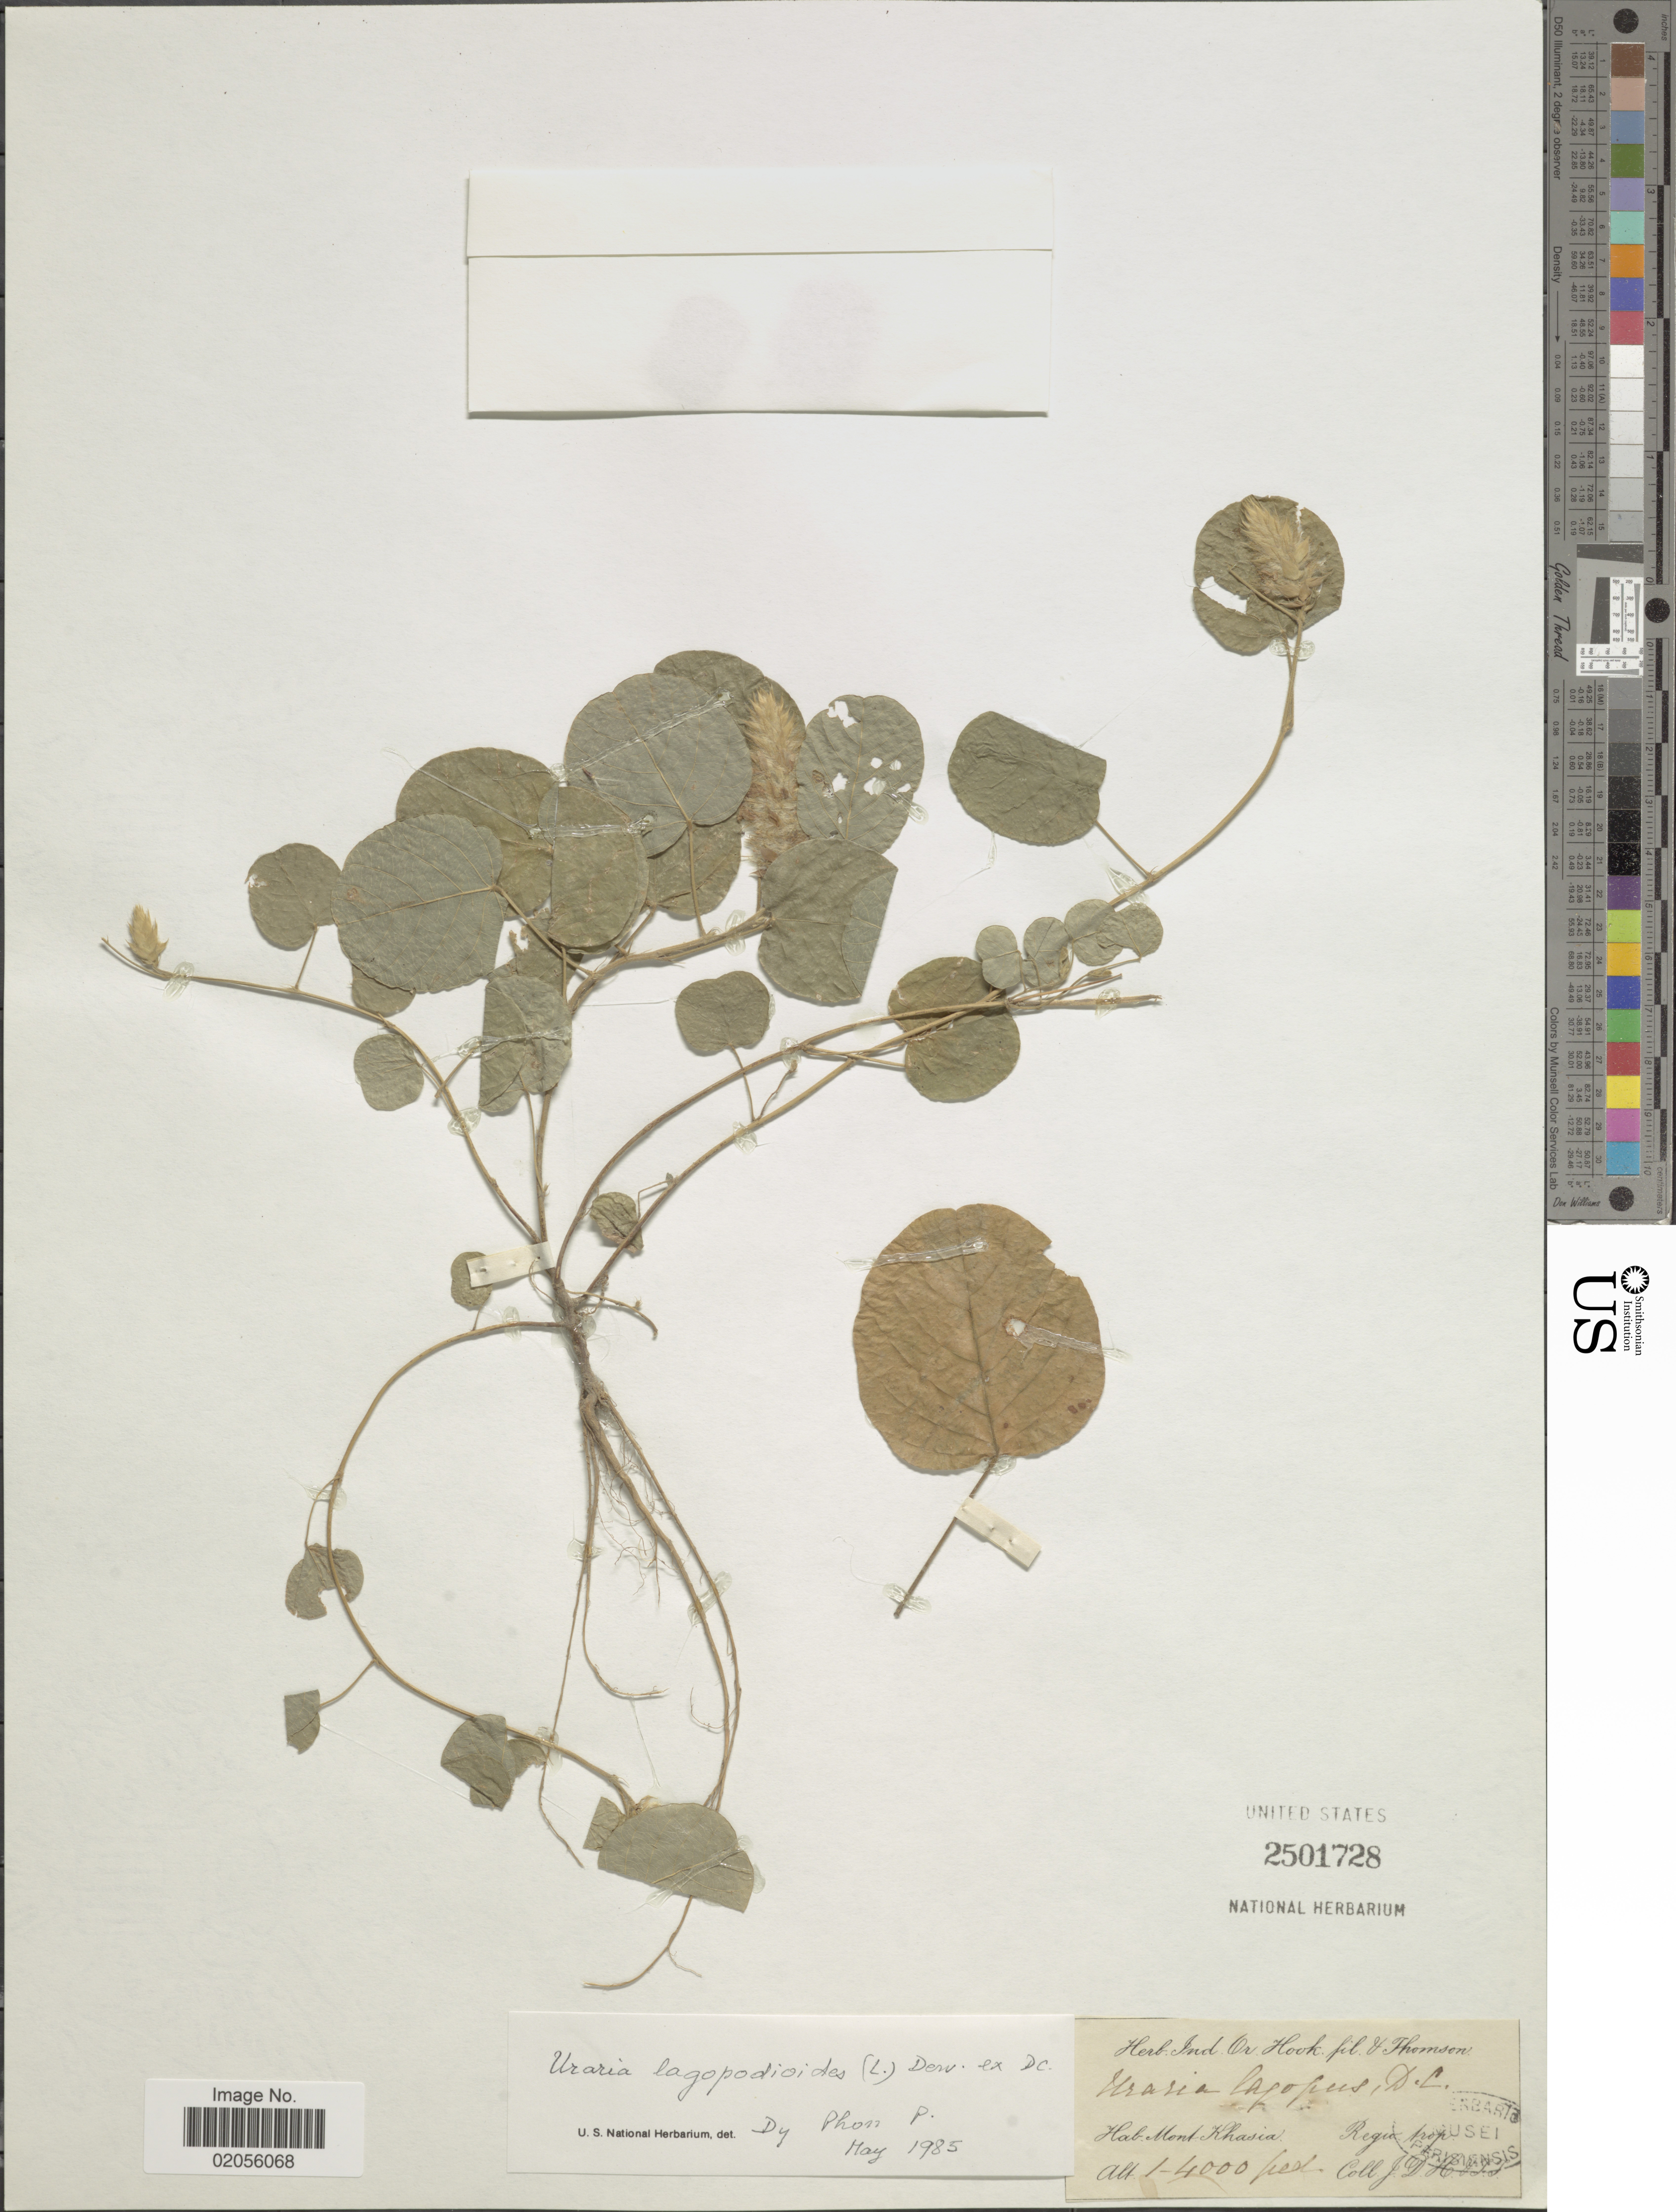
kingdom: Plantae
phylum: Tracheophyta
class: Magnoliopsida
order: Fabales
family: Fabaceae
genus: Uraria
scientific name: Uraria lagopodioides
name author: (L.) Desv. ex DC.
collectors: J. D. Hooker & T. Thomson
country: India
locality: Mont. Khasia. Regio trop.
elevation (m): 305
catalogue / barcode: US 2501728